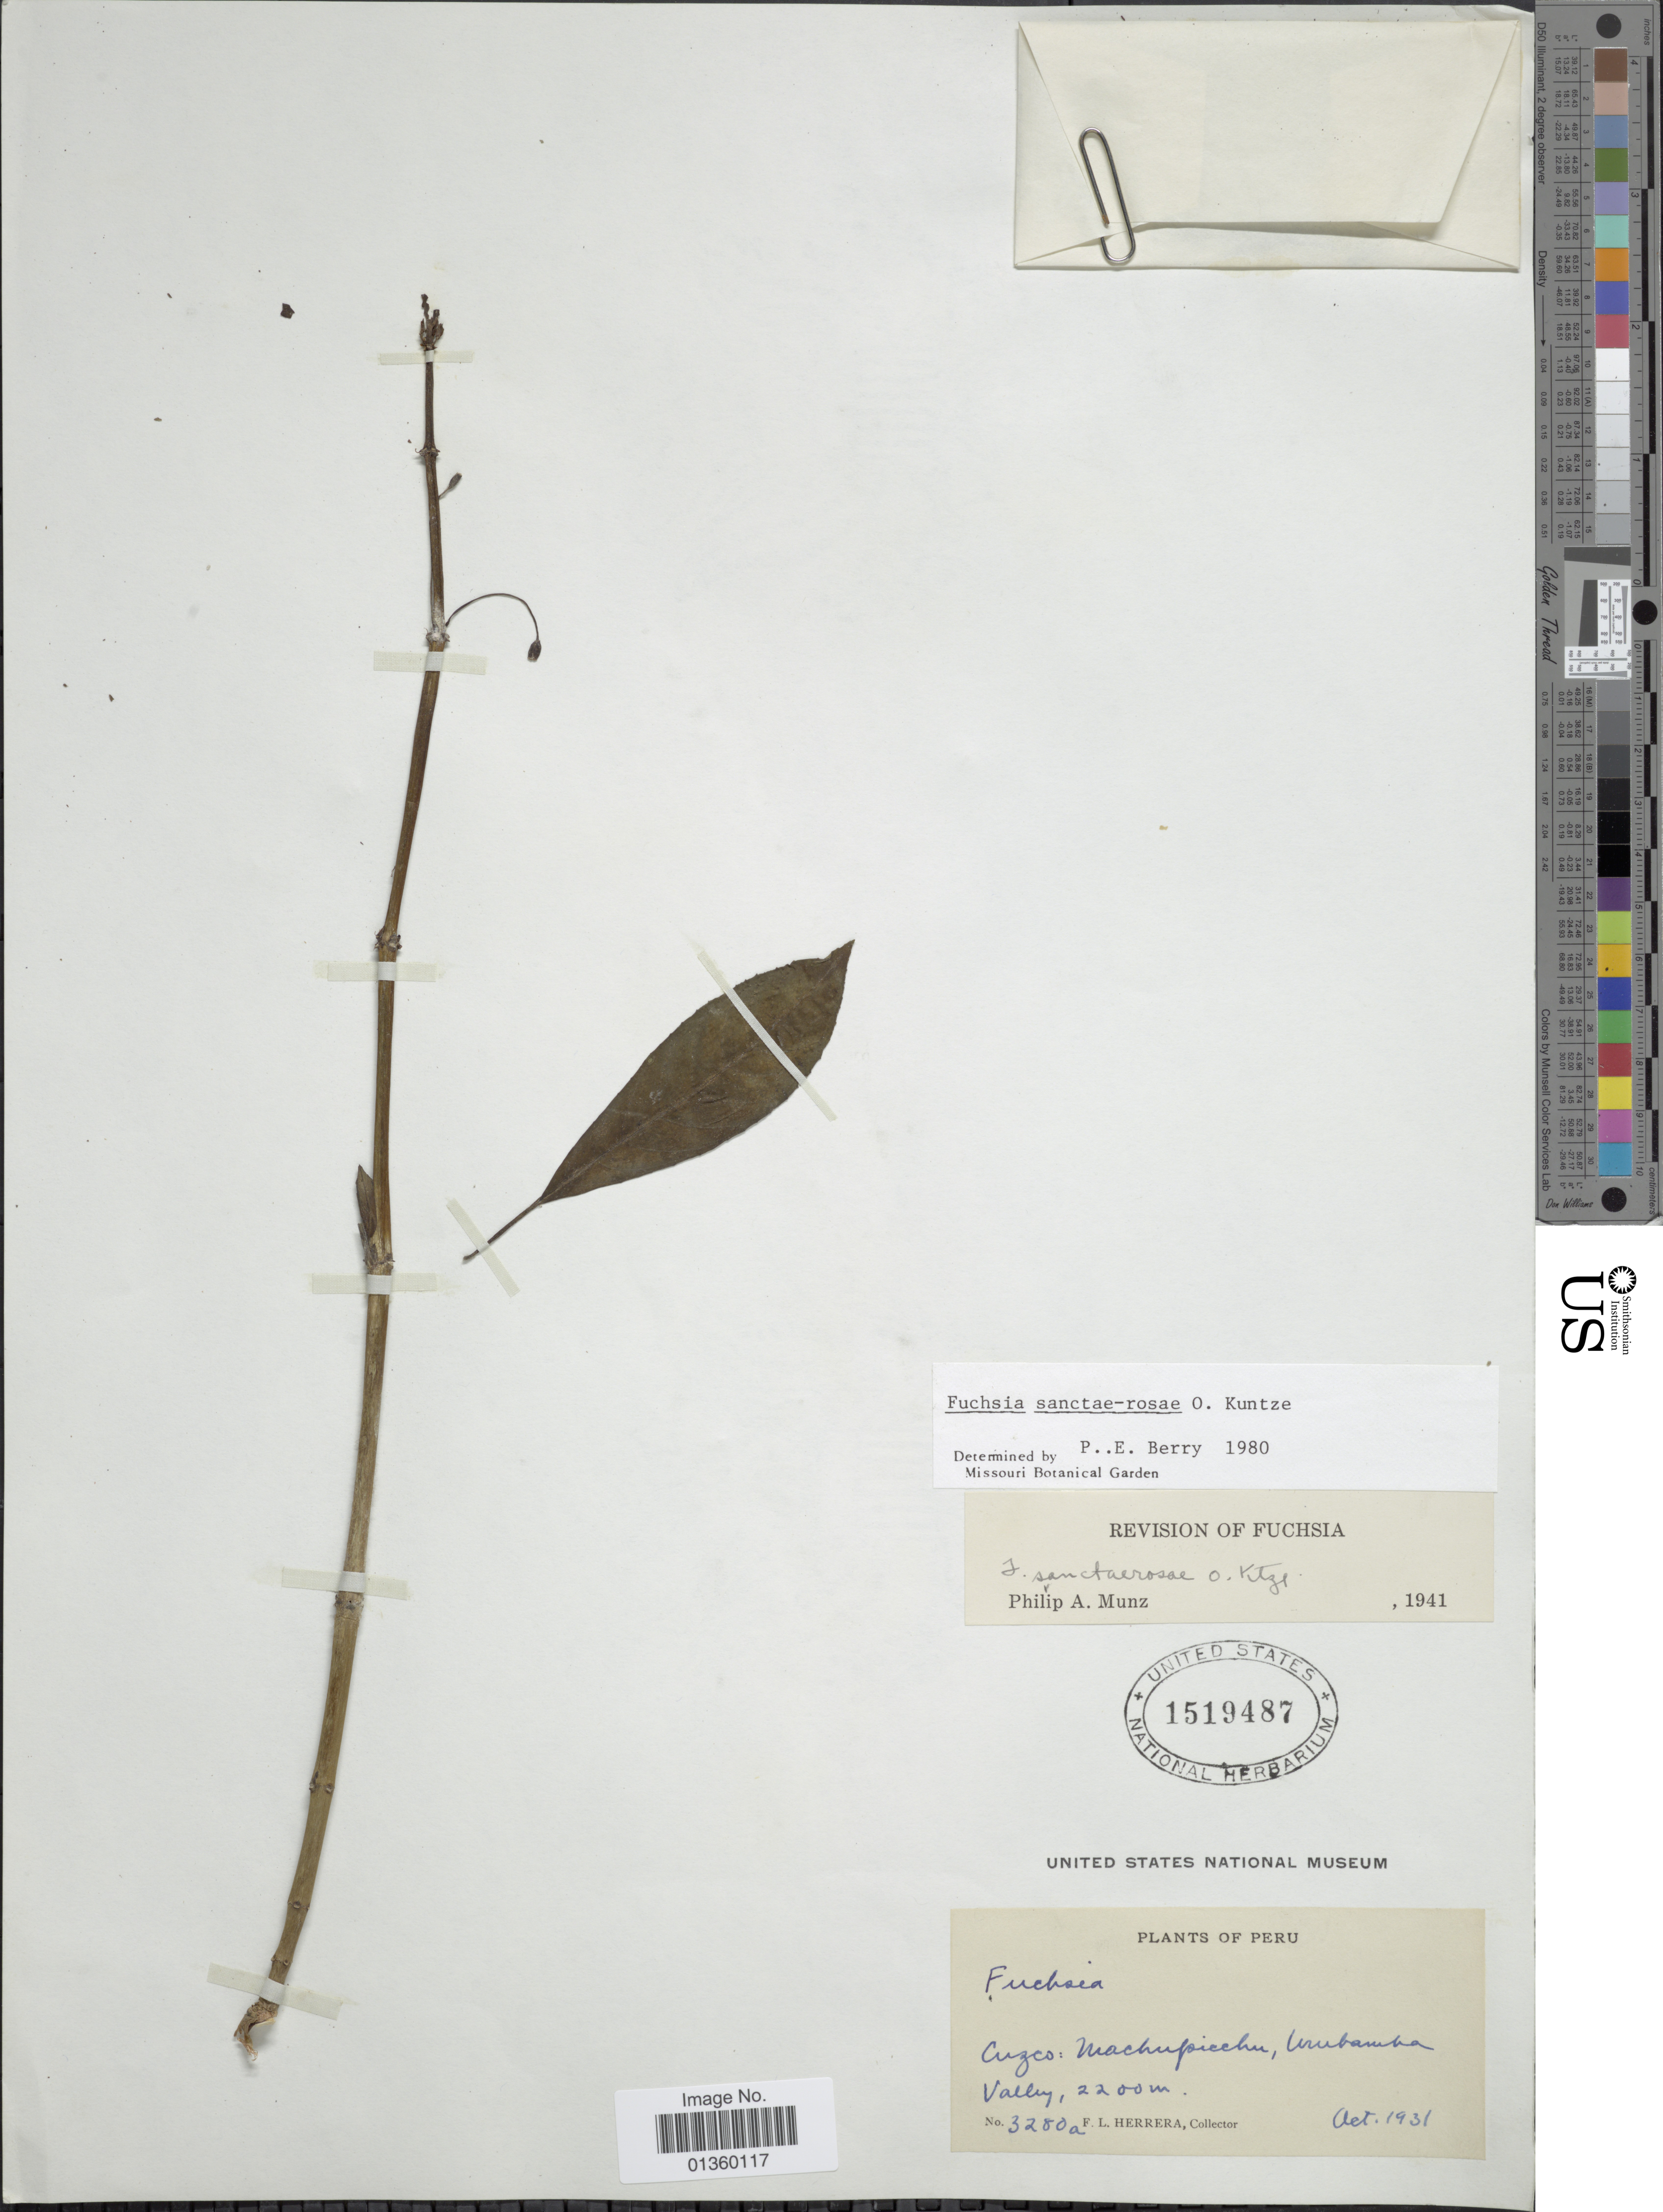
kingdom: Plantae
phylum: Tracheophyta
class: Magnoliopsida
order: Myrtales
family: Onagraceae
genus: Fuchsia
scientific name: Fuchsia sanctae-rosae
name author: Kuntze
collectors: F. L. Herrera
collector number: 3280a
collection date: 1931-10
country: Peru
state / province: Cusco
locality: Machupicchu, Urubamba Valley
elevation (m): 2200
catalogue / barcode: US 1519487